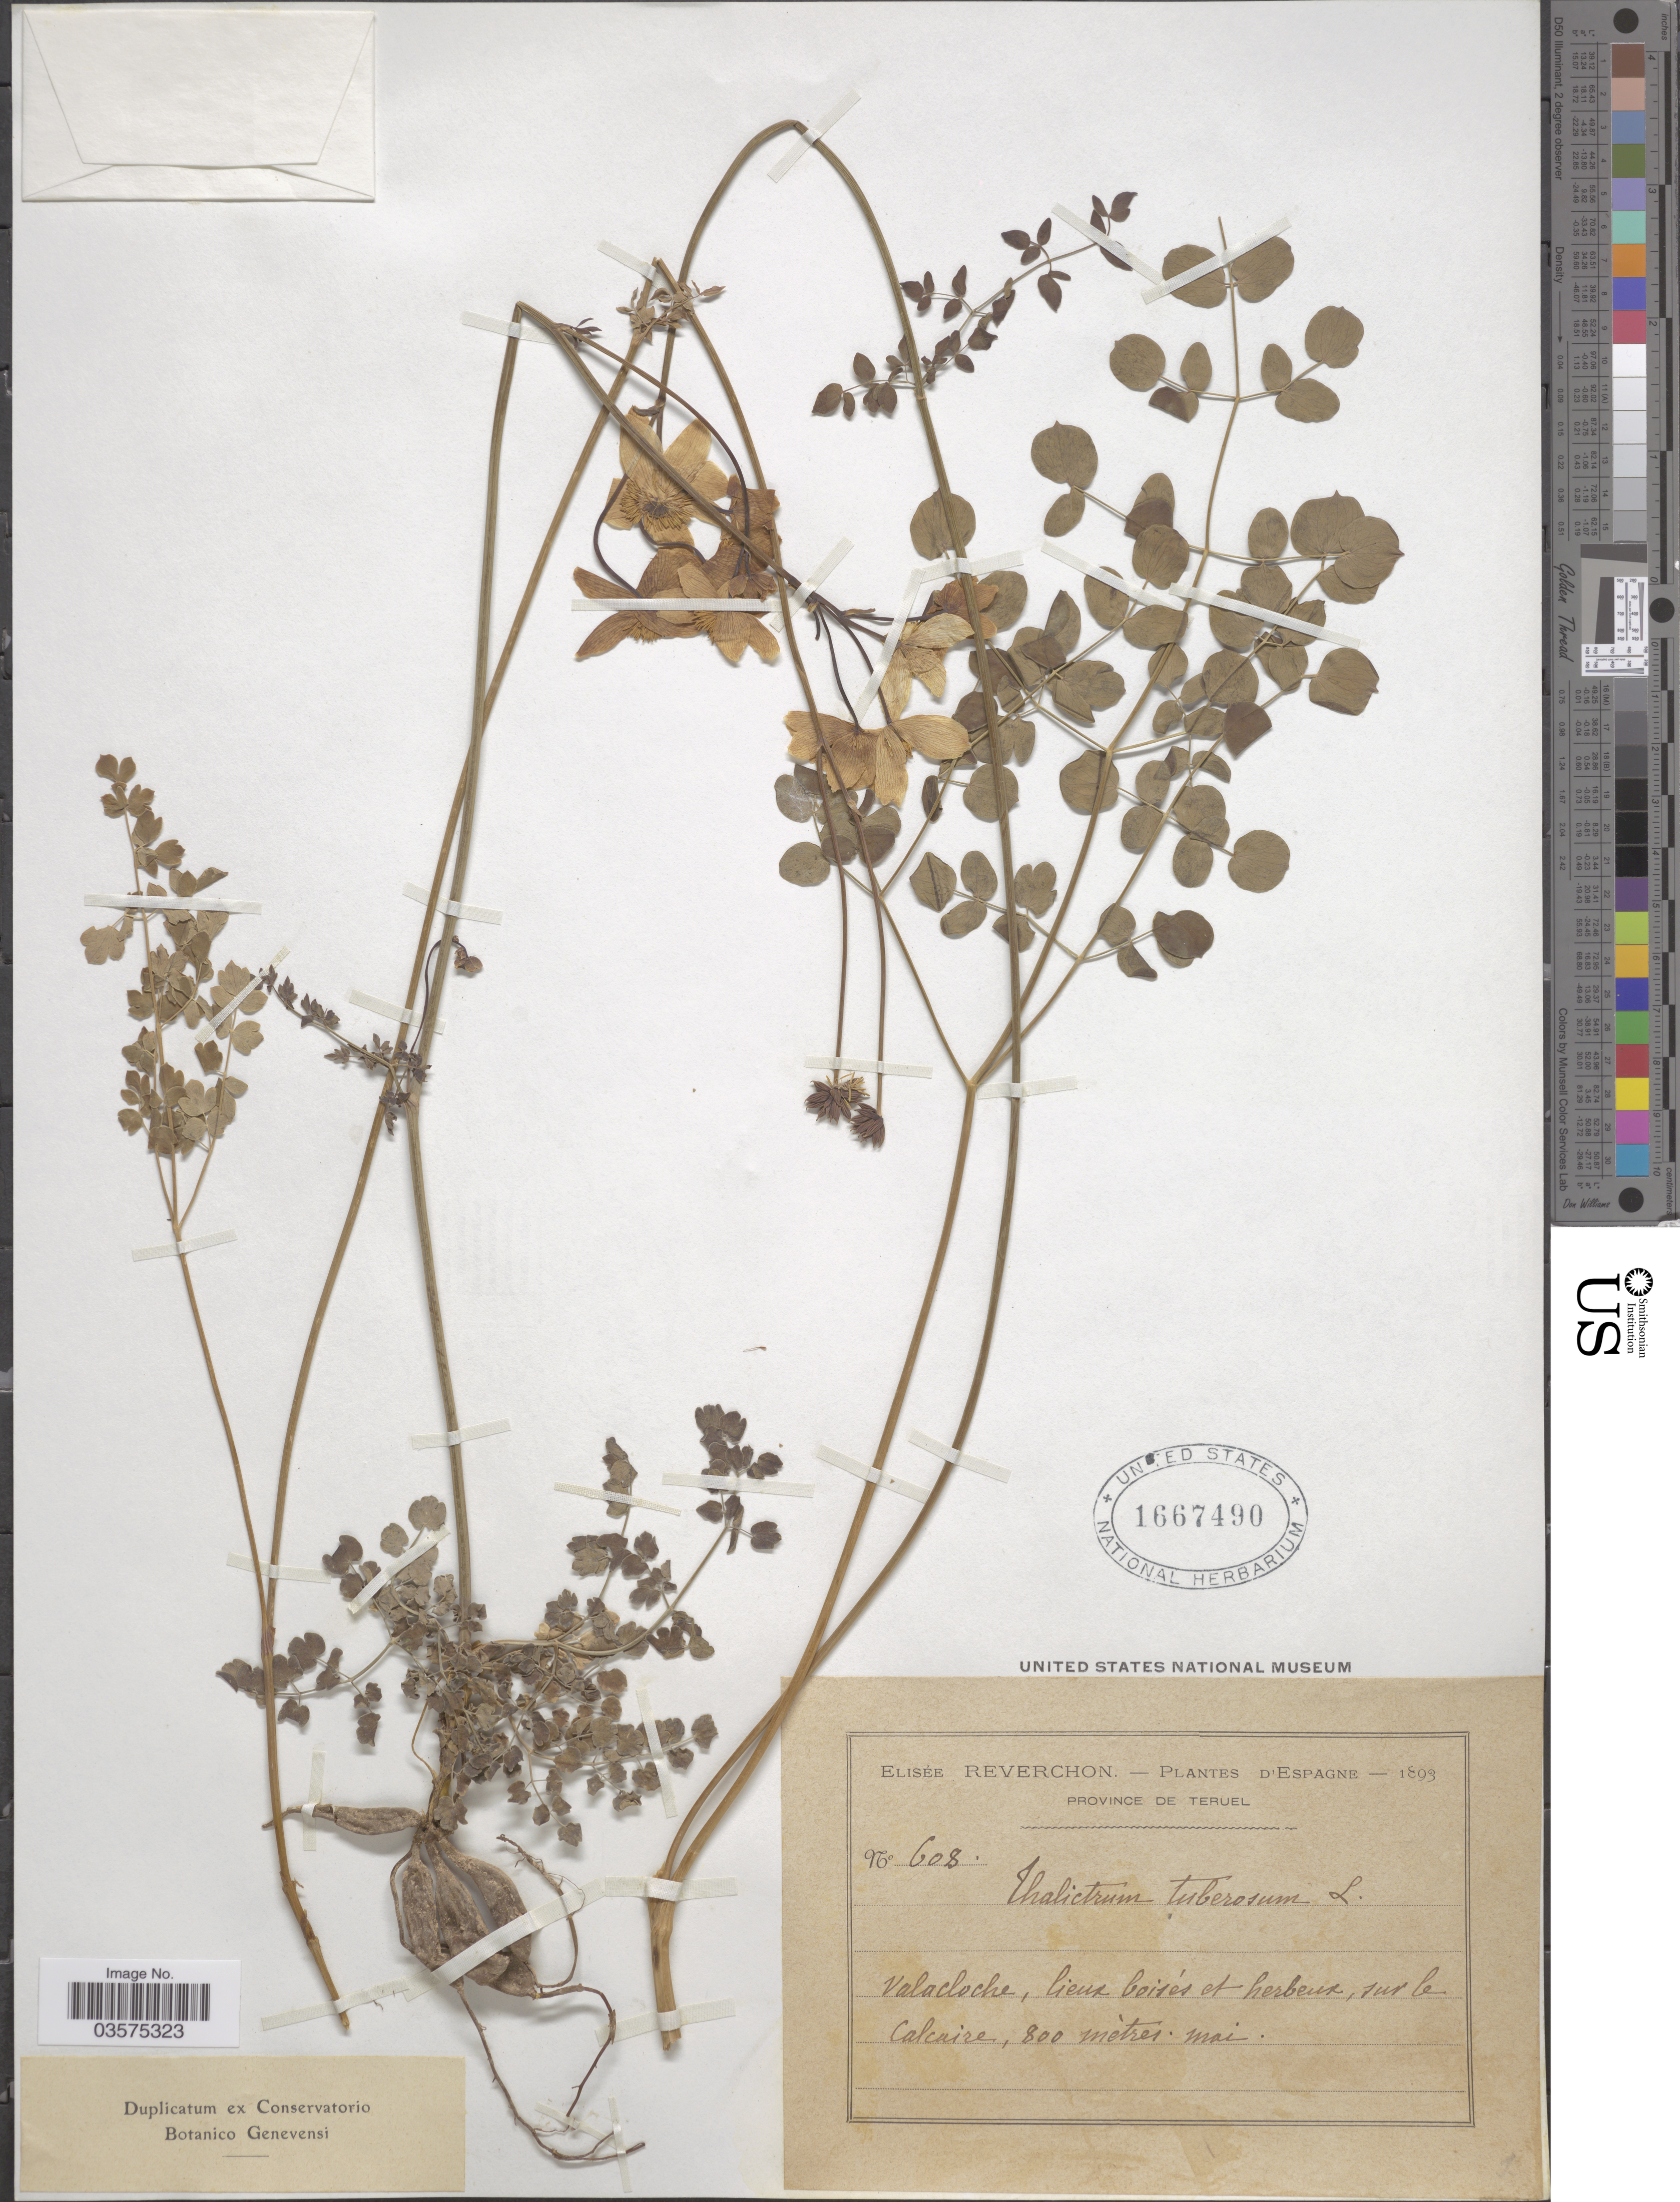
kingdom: Plantae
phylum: Tracheophyta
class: Magnoliopsida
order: Ranunculales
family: Ranunculaceae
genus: Thalictrum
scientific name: Thalictrum tuberosum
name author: L.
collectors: E. Reverchon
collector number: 608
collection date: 1893-05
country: Spain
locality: D'Espagne. Province de Teruel. Valacloche, lieux boisés et herbeux, sur le Calcaire.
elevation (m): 800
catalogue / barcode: US 1667490